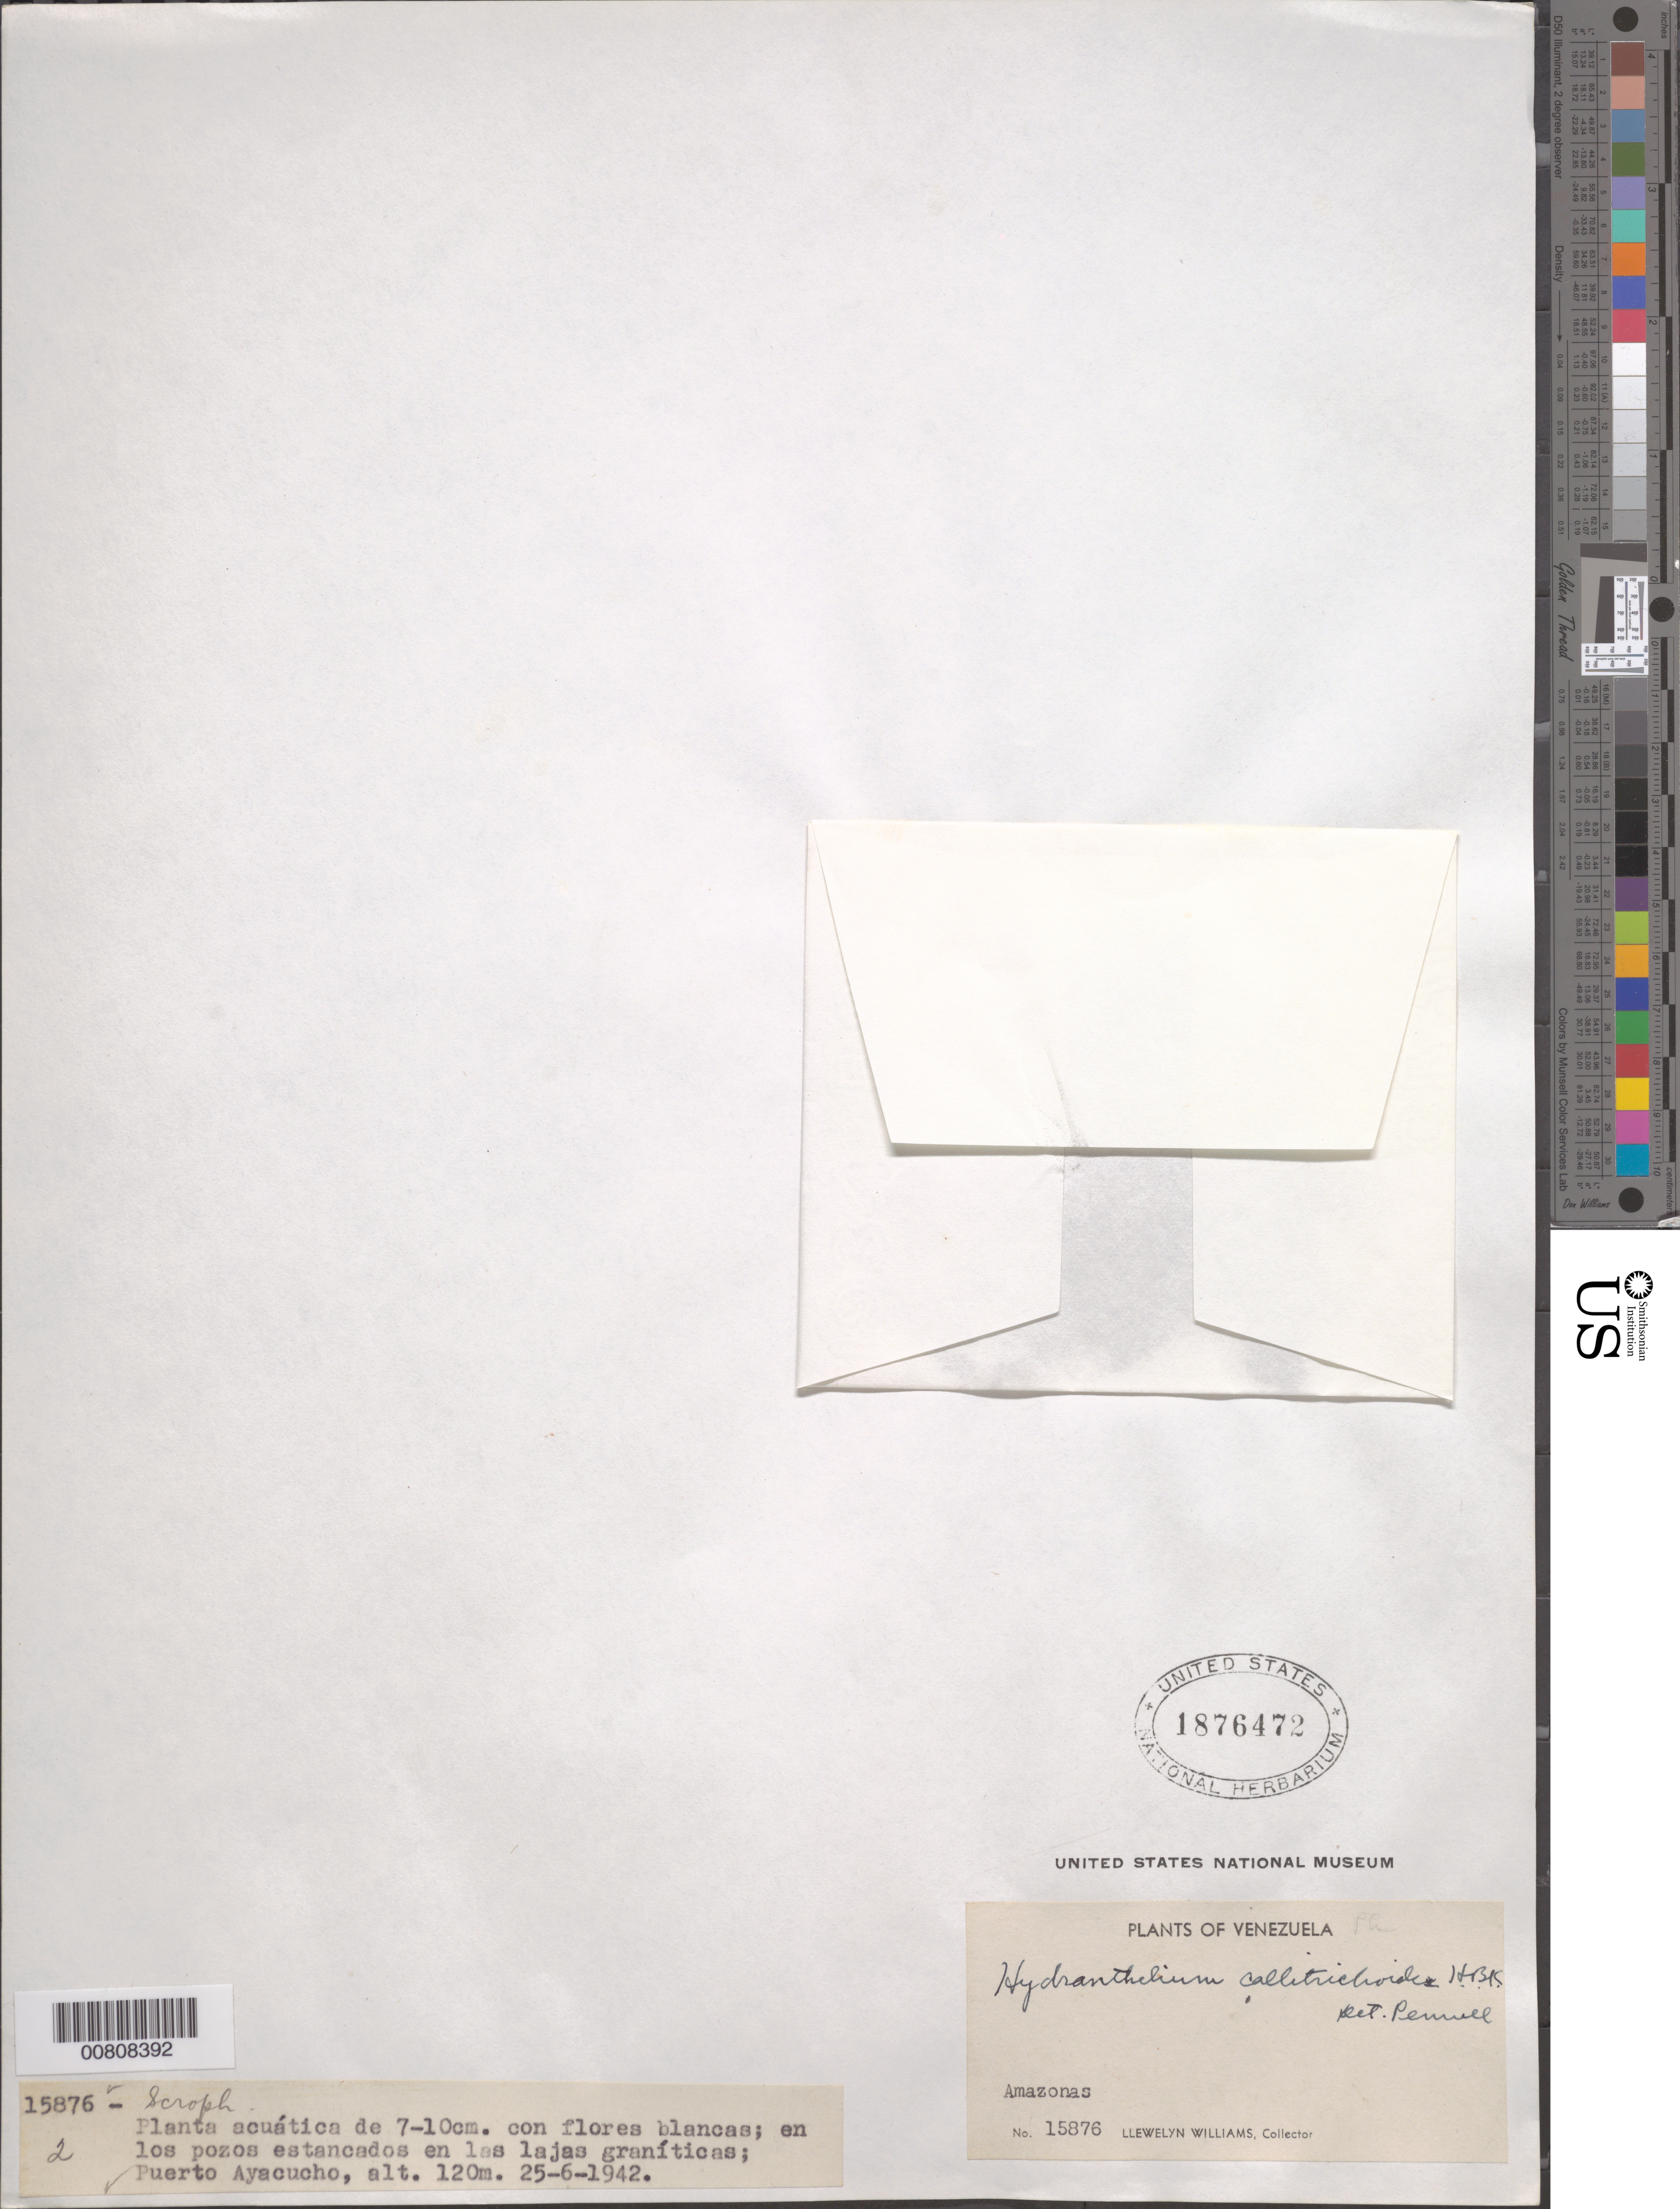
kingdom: Plantae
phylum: Tracheophyta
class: Magnoliopsida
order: Lamiales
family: Plantaginaceae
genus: Bacopa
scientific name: Bacopa callitrichoides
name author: (Kunth) Pennell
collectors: Ll. Williams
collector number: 15876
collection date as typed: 25-Jun-42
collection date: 1942-06-25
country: Venezuela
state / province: Amazonas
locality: Puerto Ayacucho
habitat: Standing pools on granite outcroppings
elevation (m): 120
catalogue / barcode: US 1876472